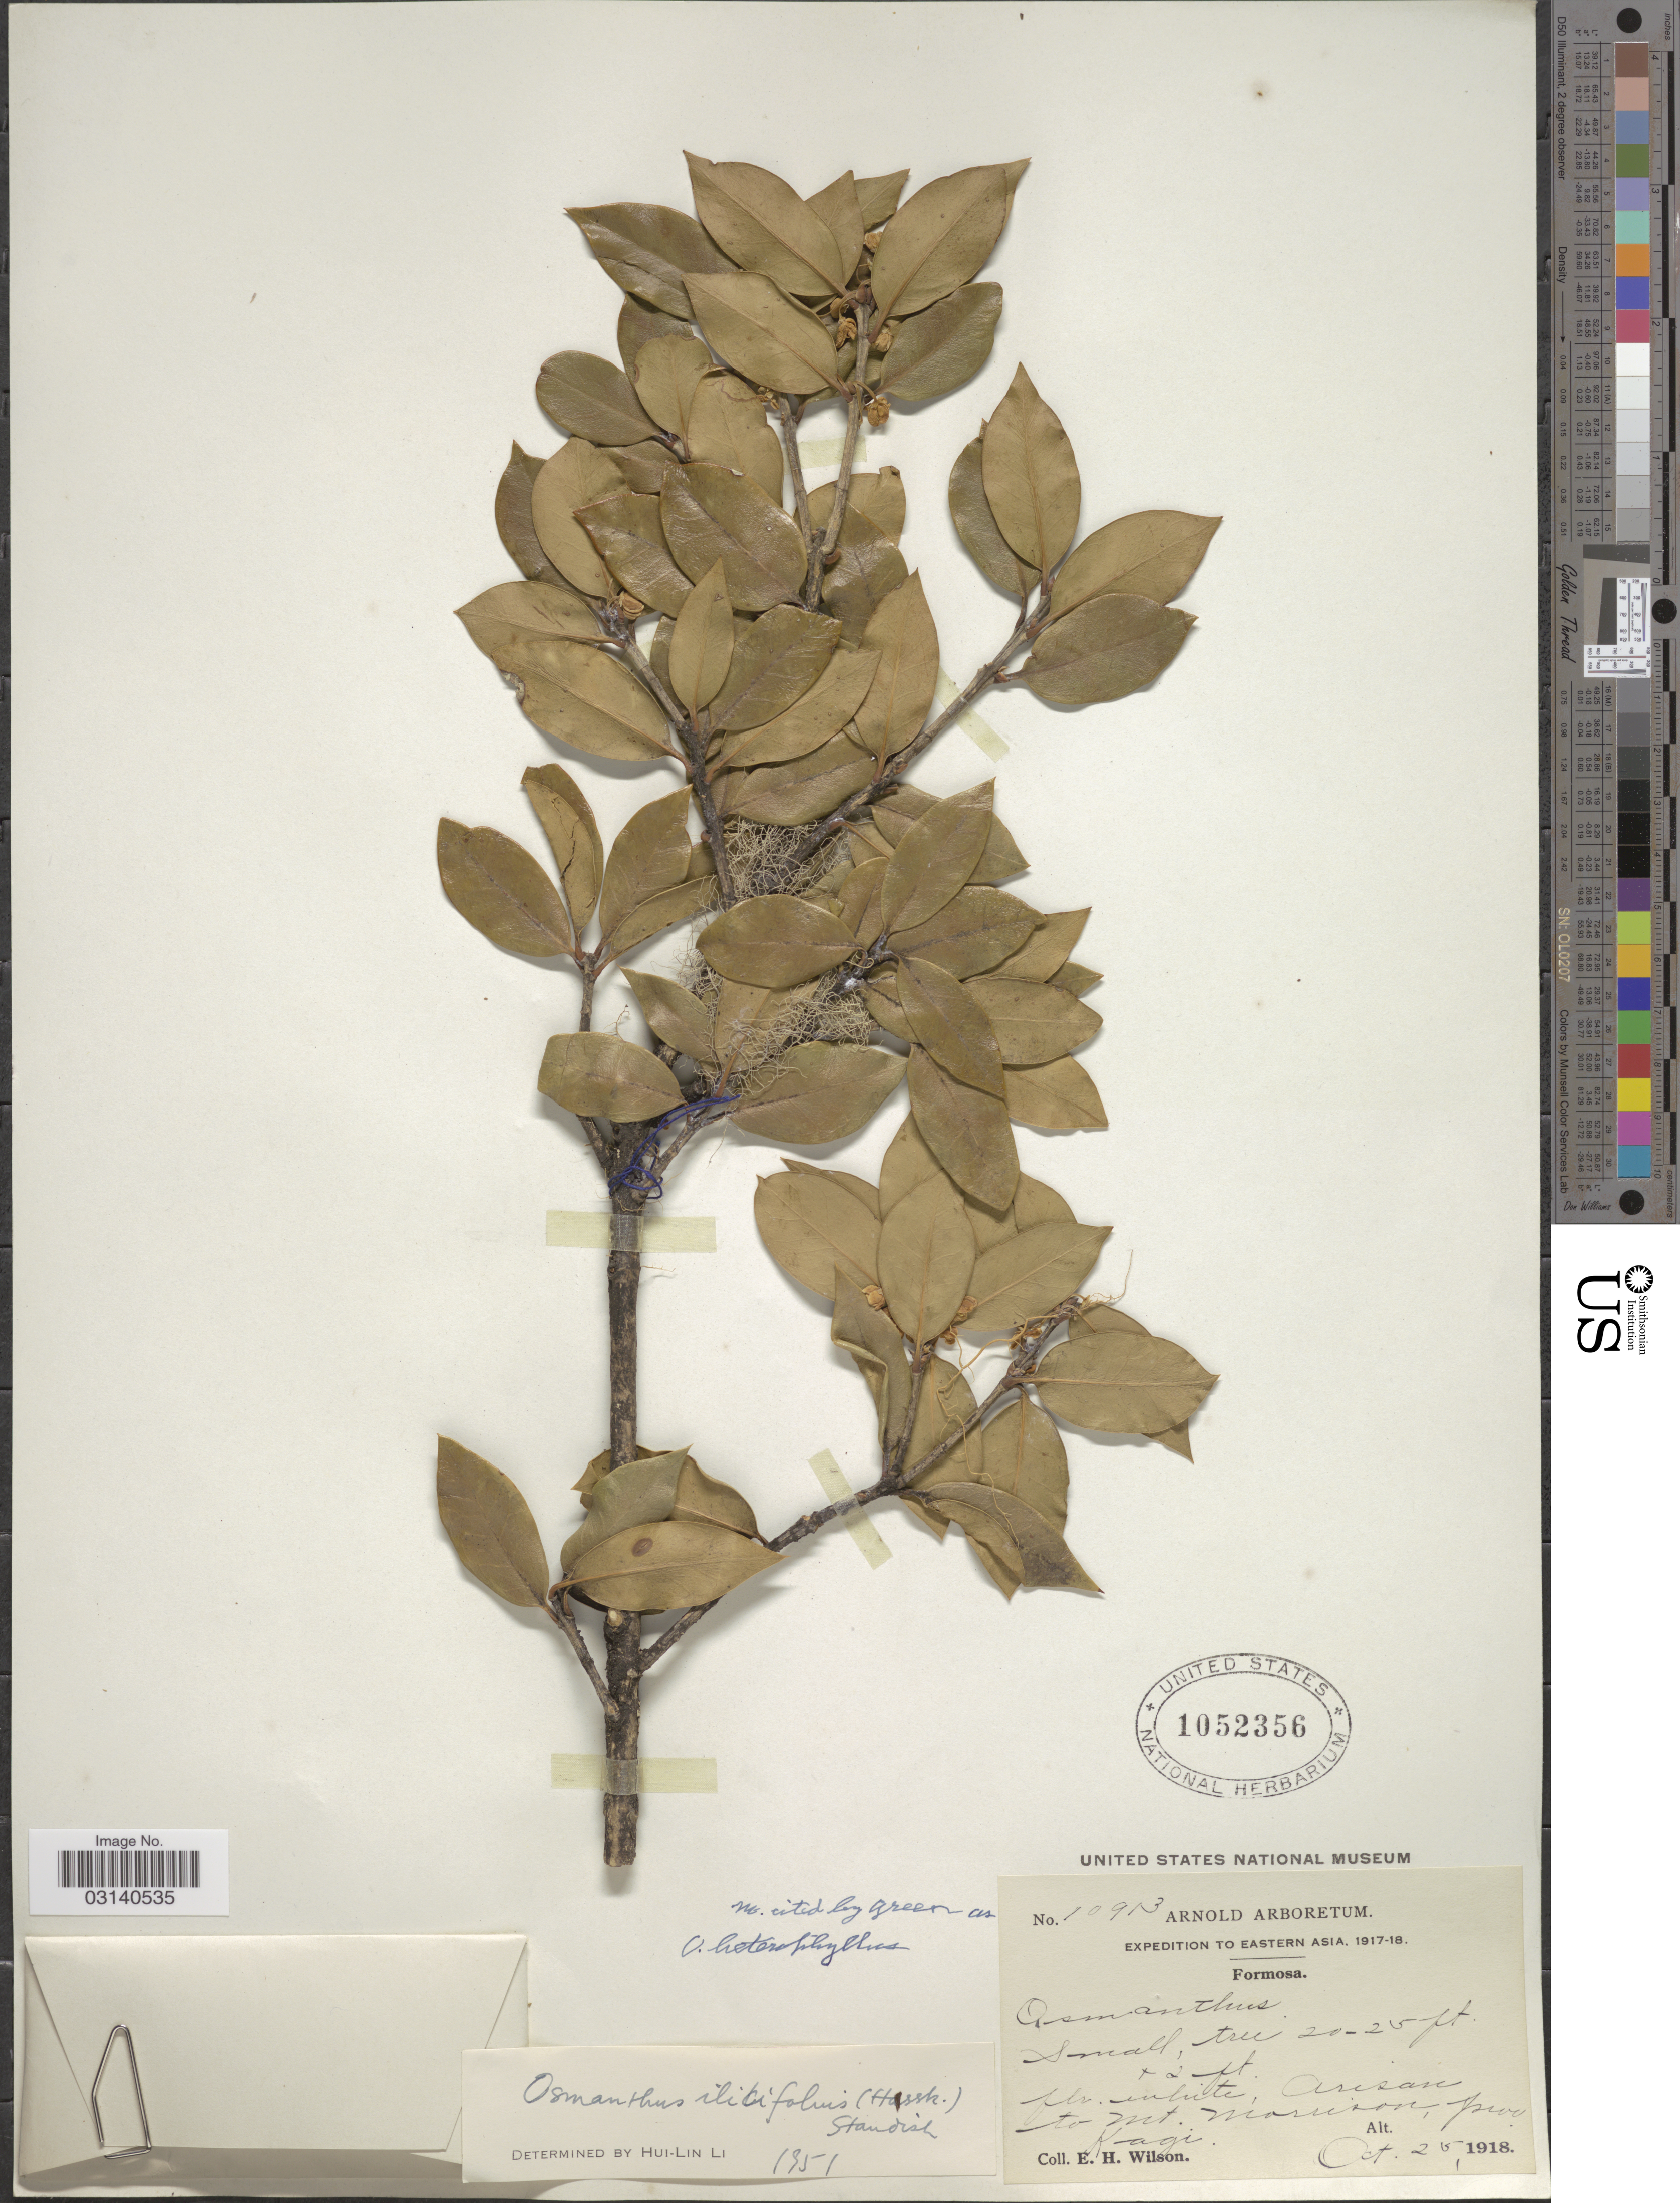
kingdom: Plantae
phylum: Tracheophyta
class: Magnoliopsida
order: Lamiales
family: Oleaceae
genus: Osmanthus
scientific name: Osmanthus heterophyllus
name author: (G. Don) P.S. Green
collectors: E. Wilson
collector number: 10913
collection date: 1918-10-25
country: Taiwan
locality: Eastern Asia, Formosa, Arisan to Mt. Morrison, prov. Kagi.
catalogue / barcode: US 1052356